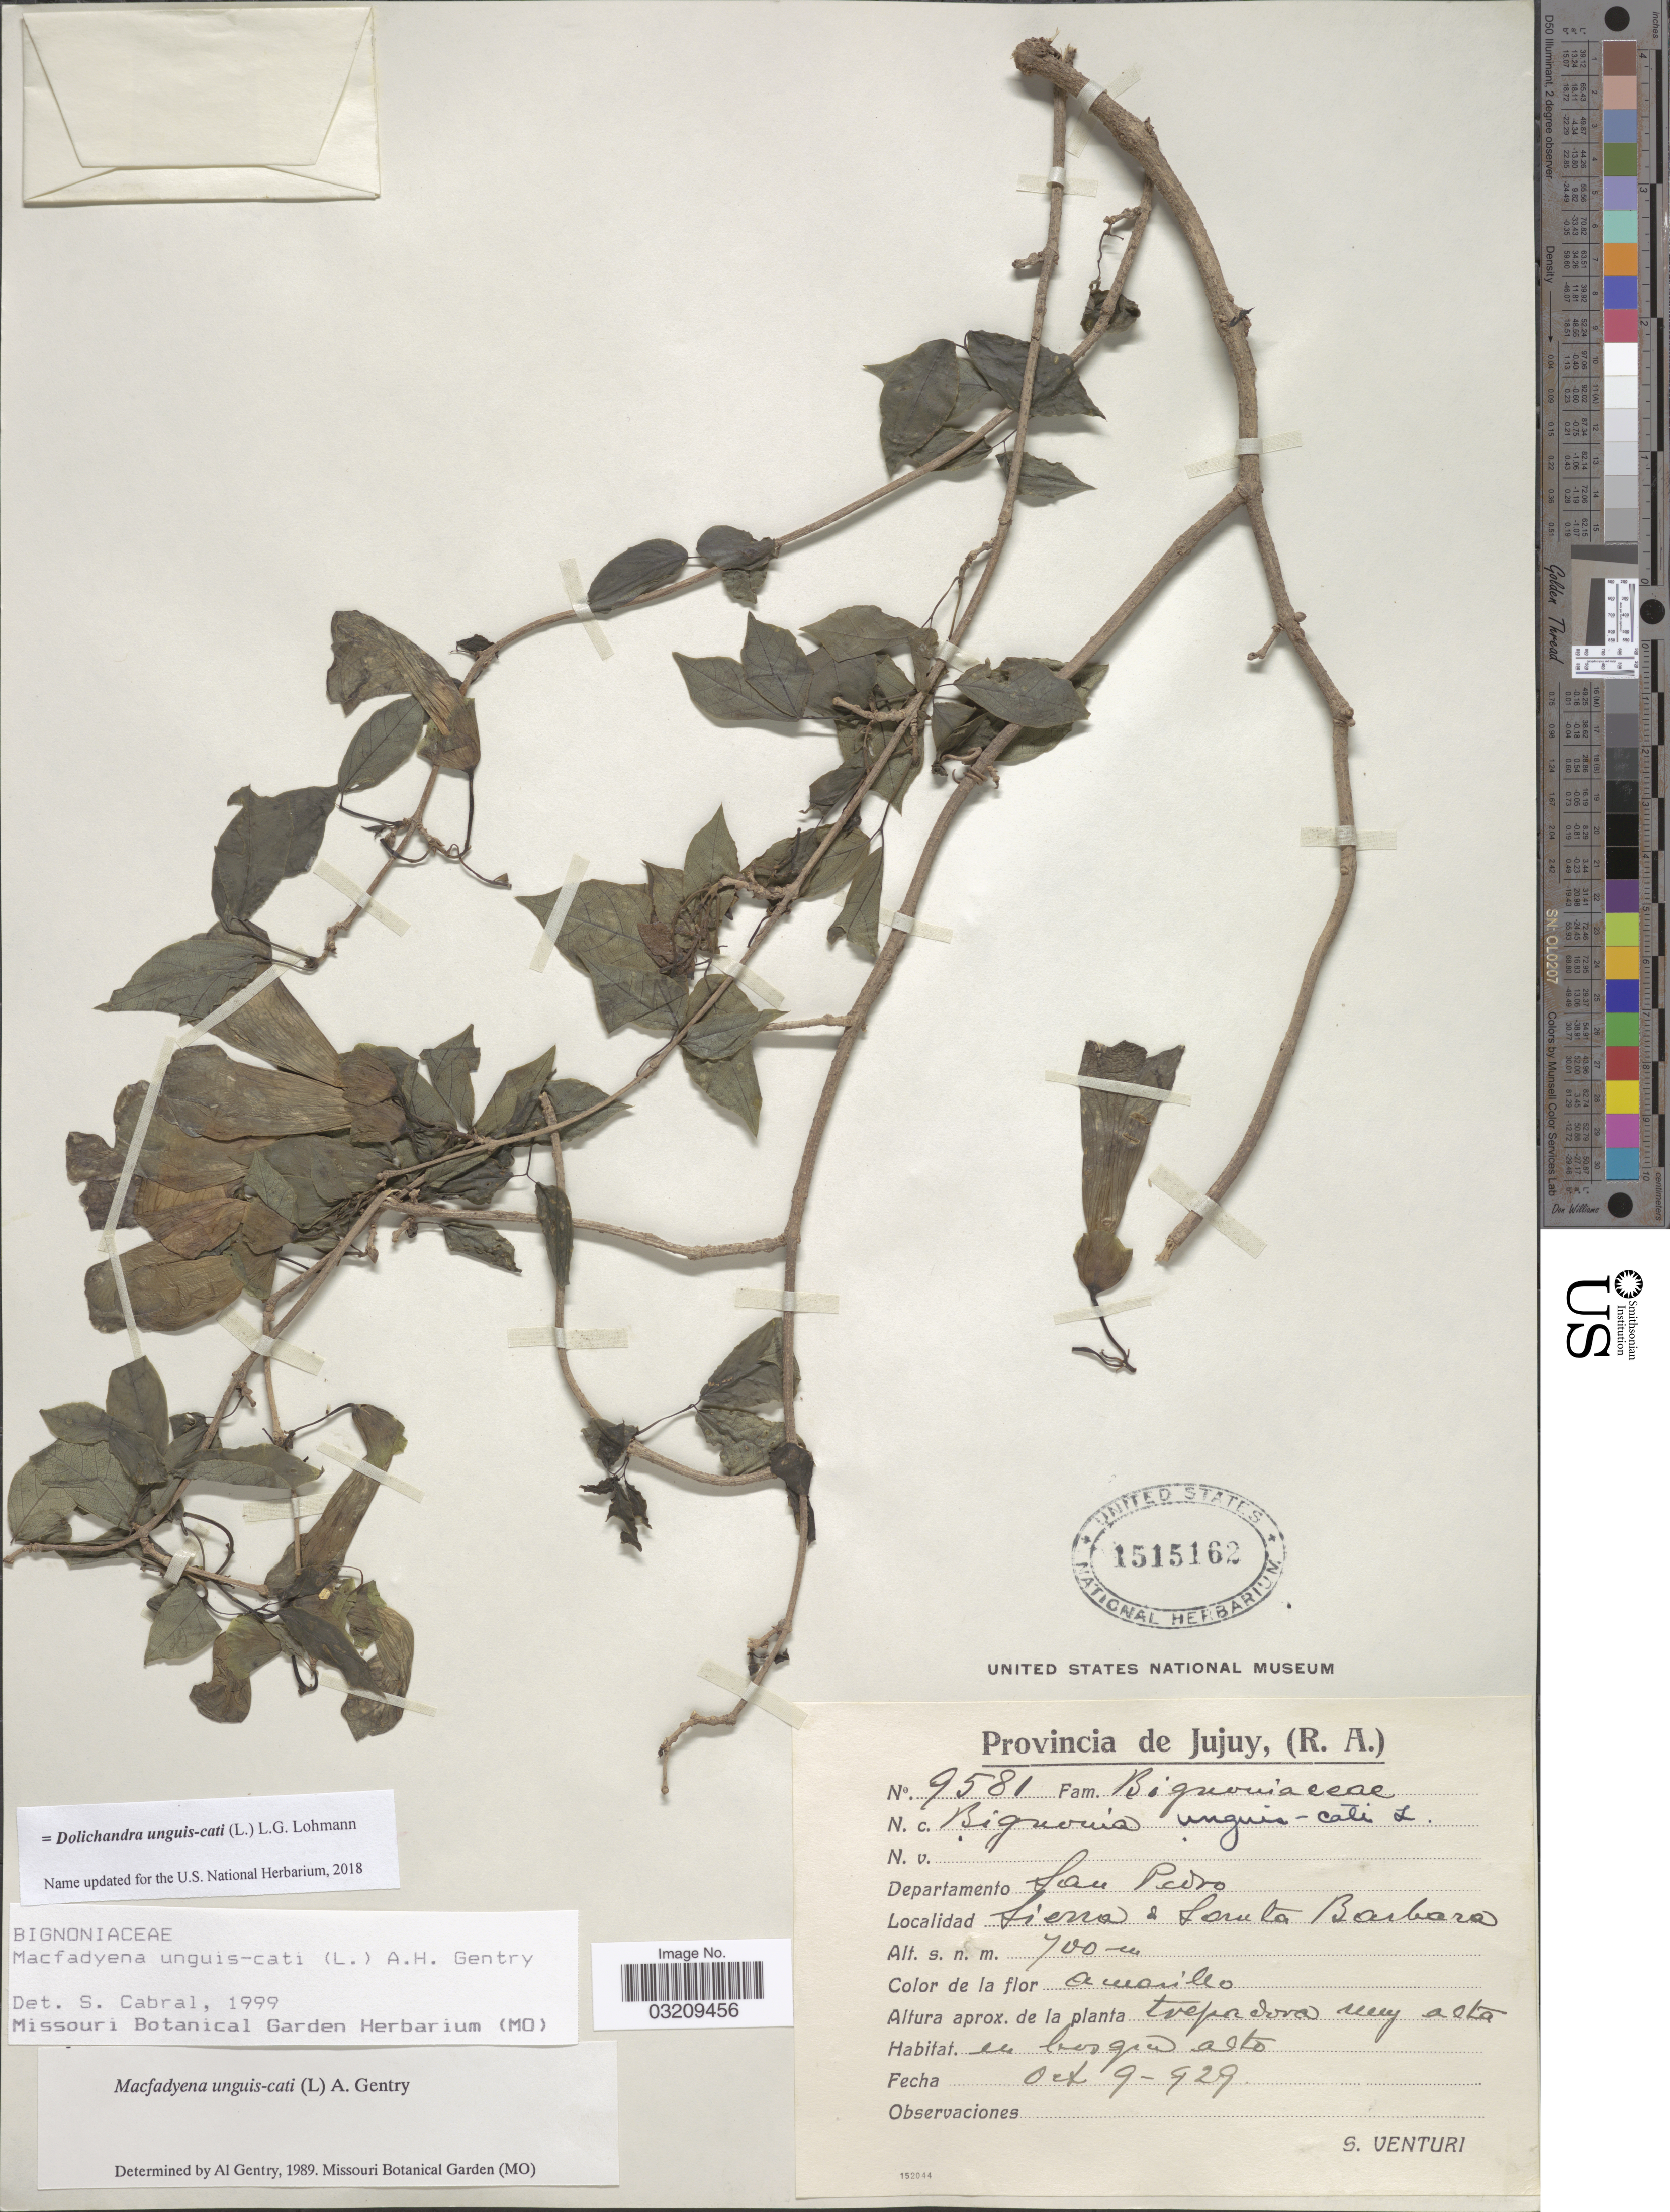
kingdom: Plantae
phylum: Tracheophyta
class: Magnoliopsida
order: Lamiales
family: Bignoniaceae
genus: Dolichandra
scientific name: Dolichandra unguis-cati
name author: (L.) L.G. Lohmann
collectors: S. Venturi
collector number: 9581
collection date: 1929-10-09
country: Argentina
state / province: Jujuy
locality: Departamento San Pedro. Sierra de Santa Barbara.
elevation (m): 700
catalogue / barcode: US 4515162